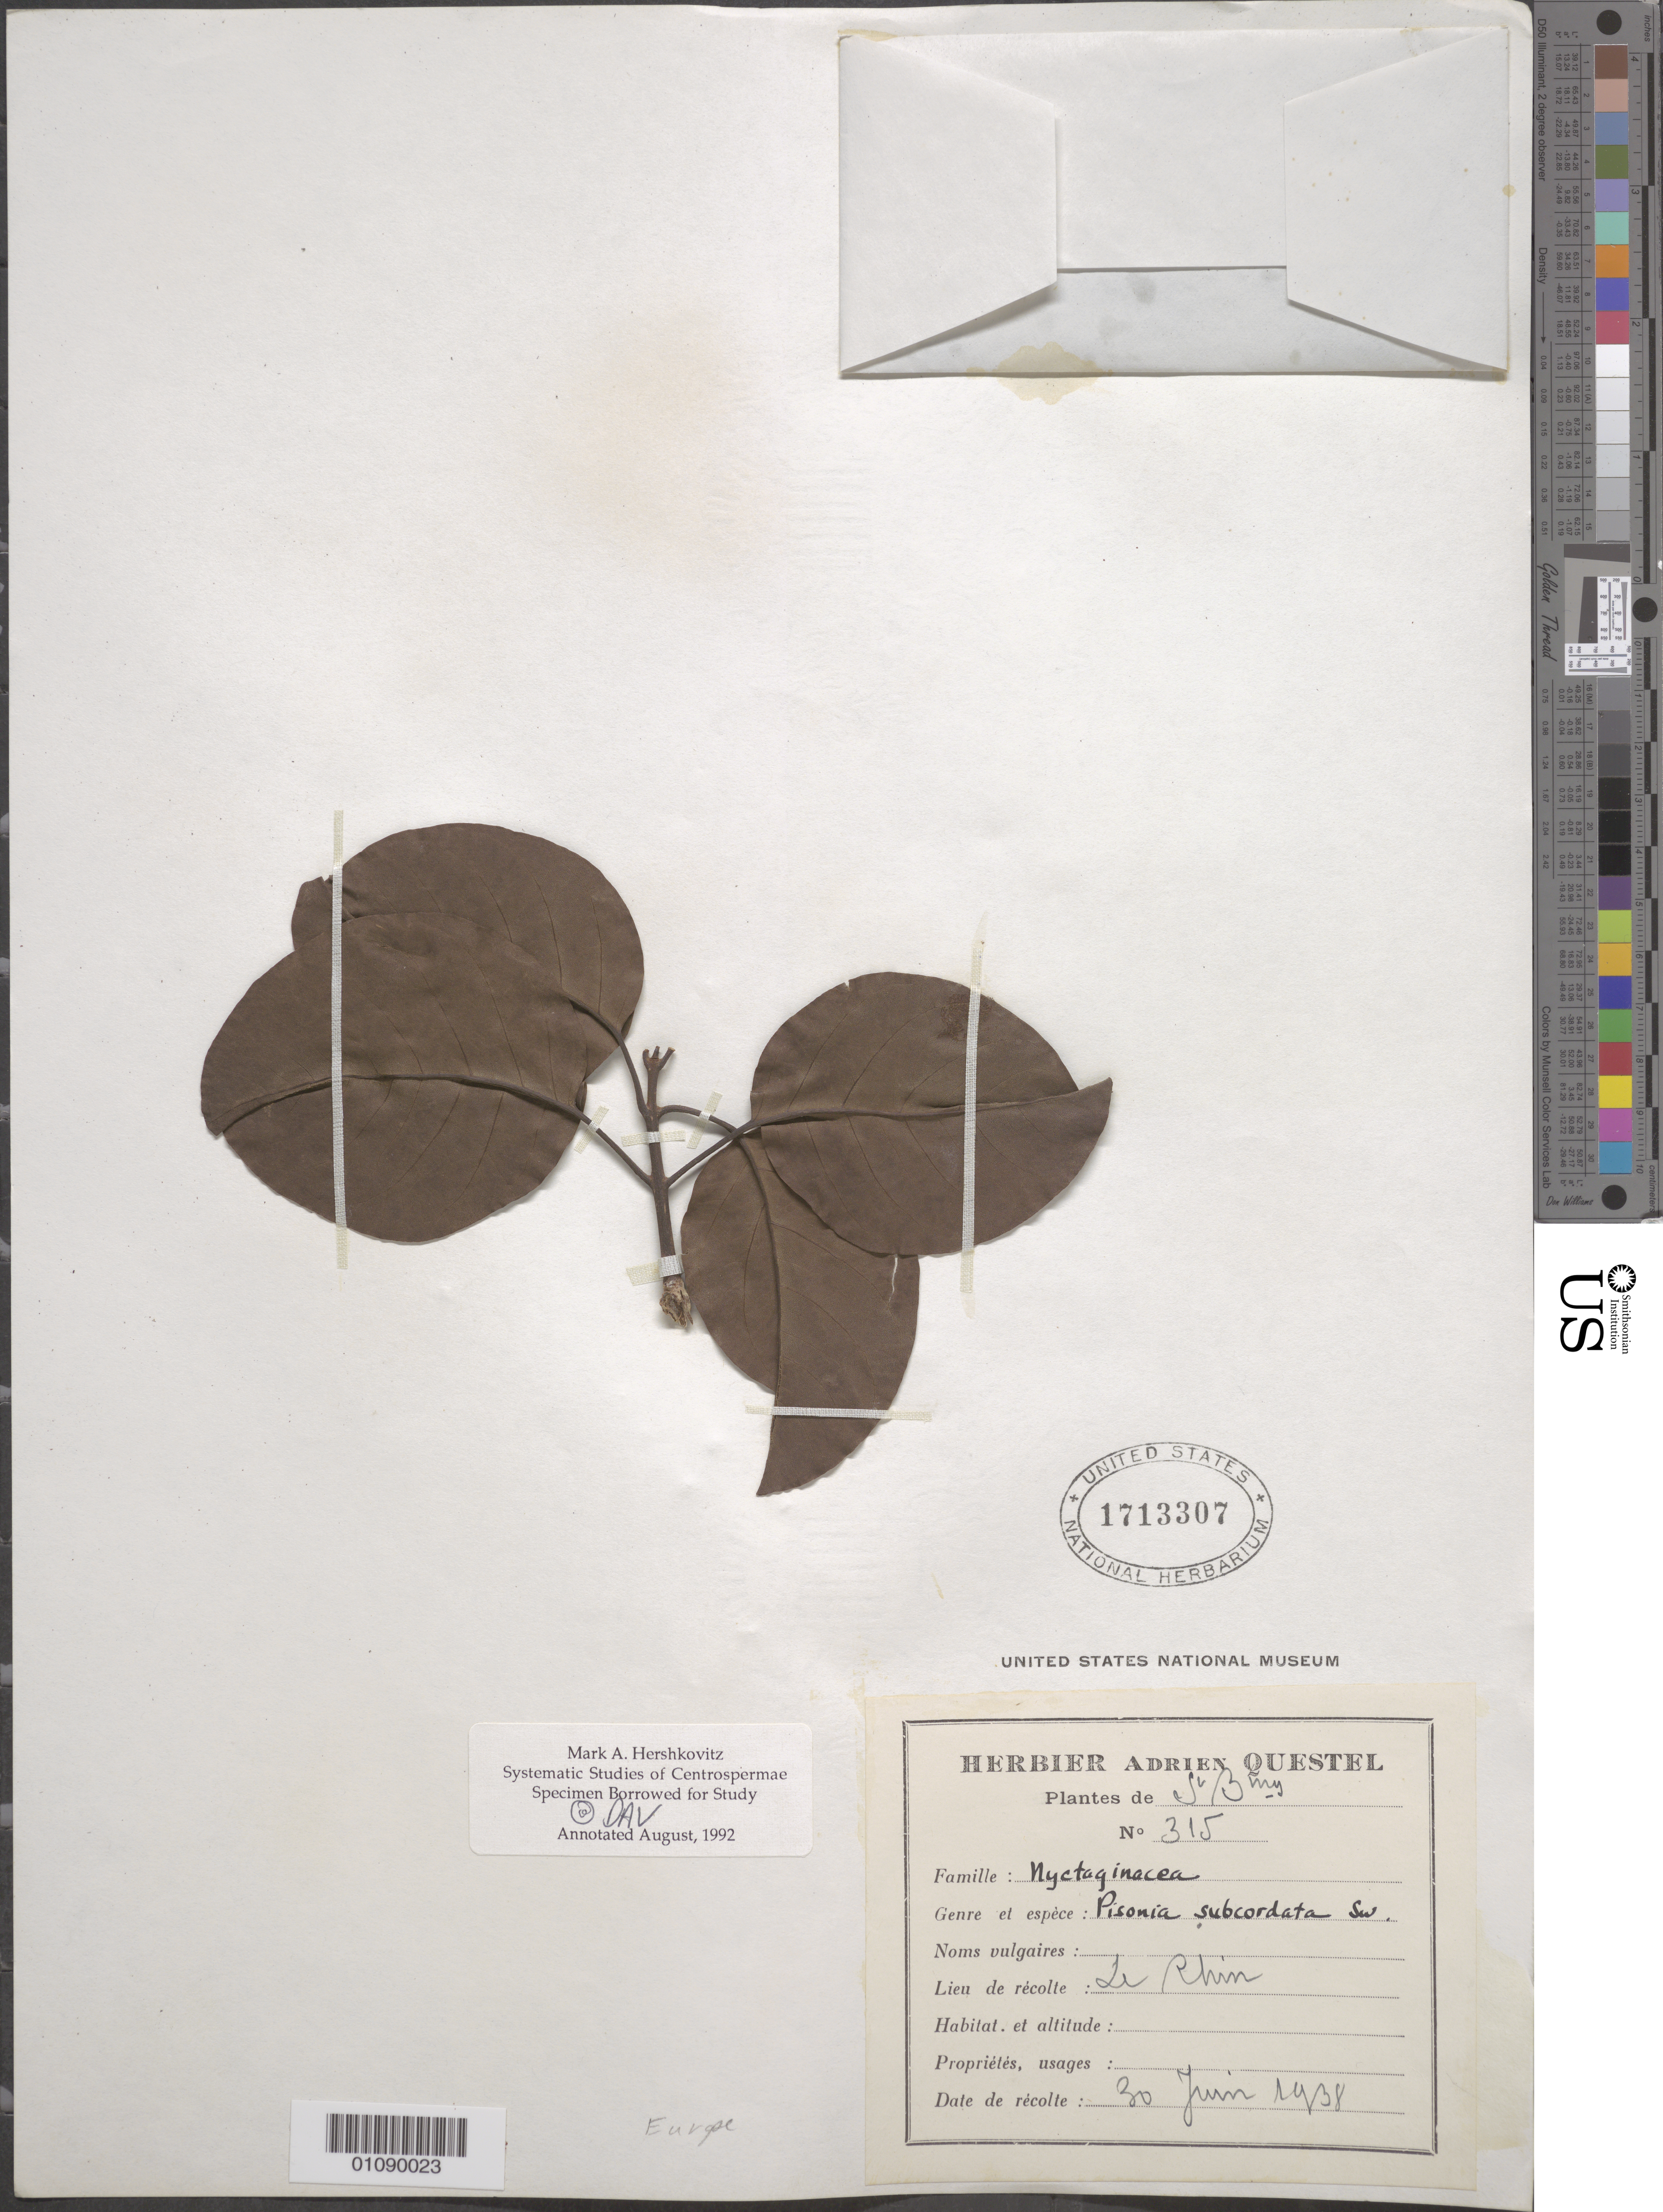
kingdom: Plantae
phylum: Tracheophyta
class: Magnoliopsida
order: Caryophyllales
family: Nyctaginaceae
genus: Pisonia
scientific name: Pisonia subcordata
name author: Sw.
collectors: A. Questel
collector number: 315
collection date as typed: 30 Jun 1938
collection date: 1938-06-30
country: Saint Barthélemy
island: St. Barthélemy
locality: St. Barts, Le Rhin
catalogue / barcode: US 1713307